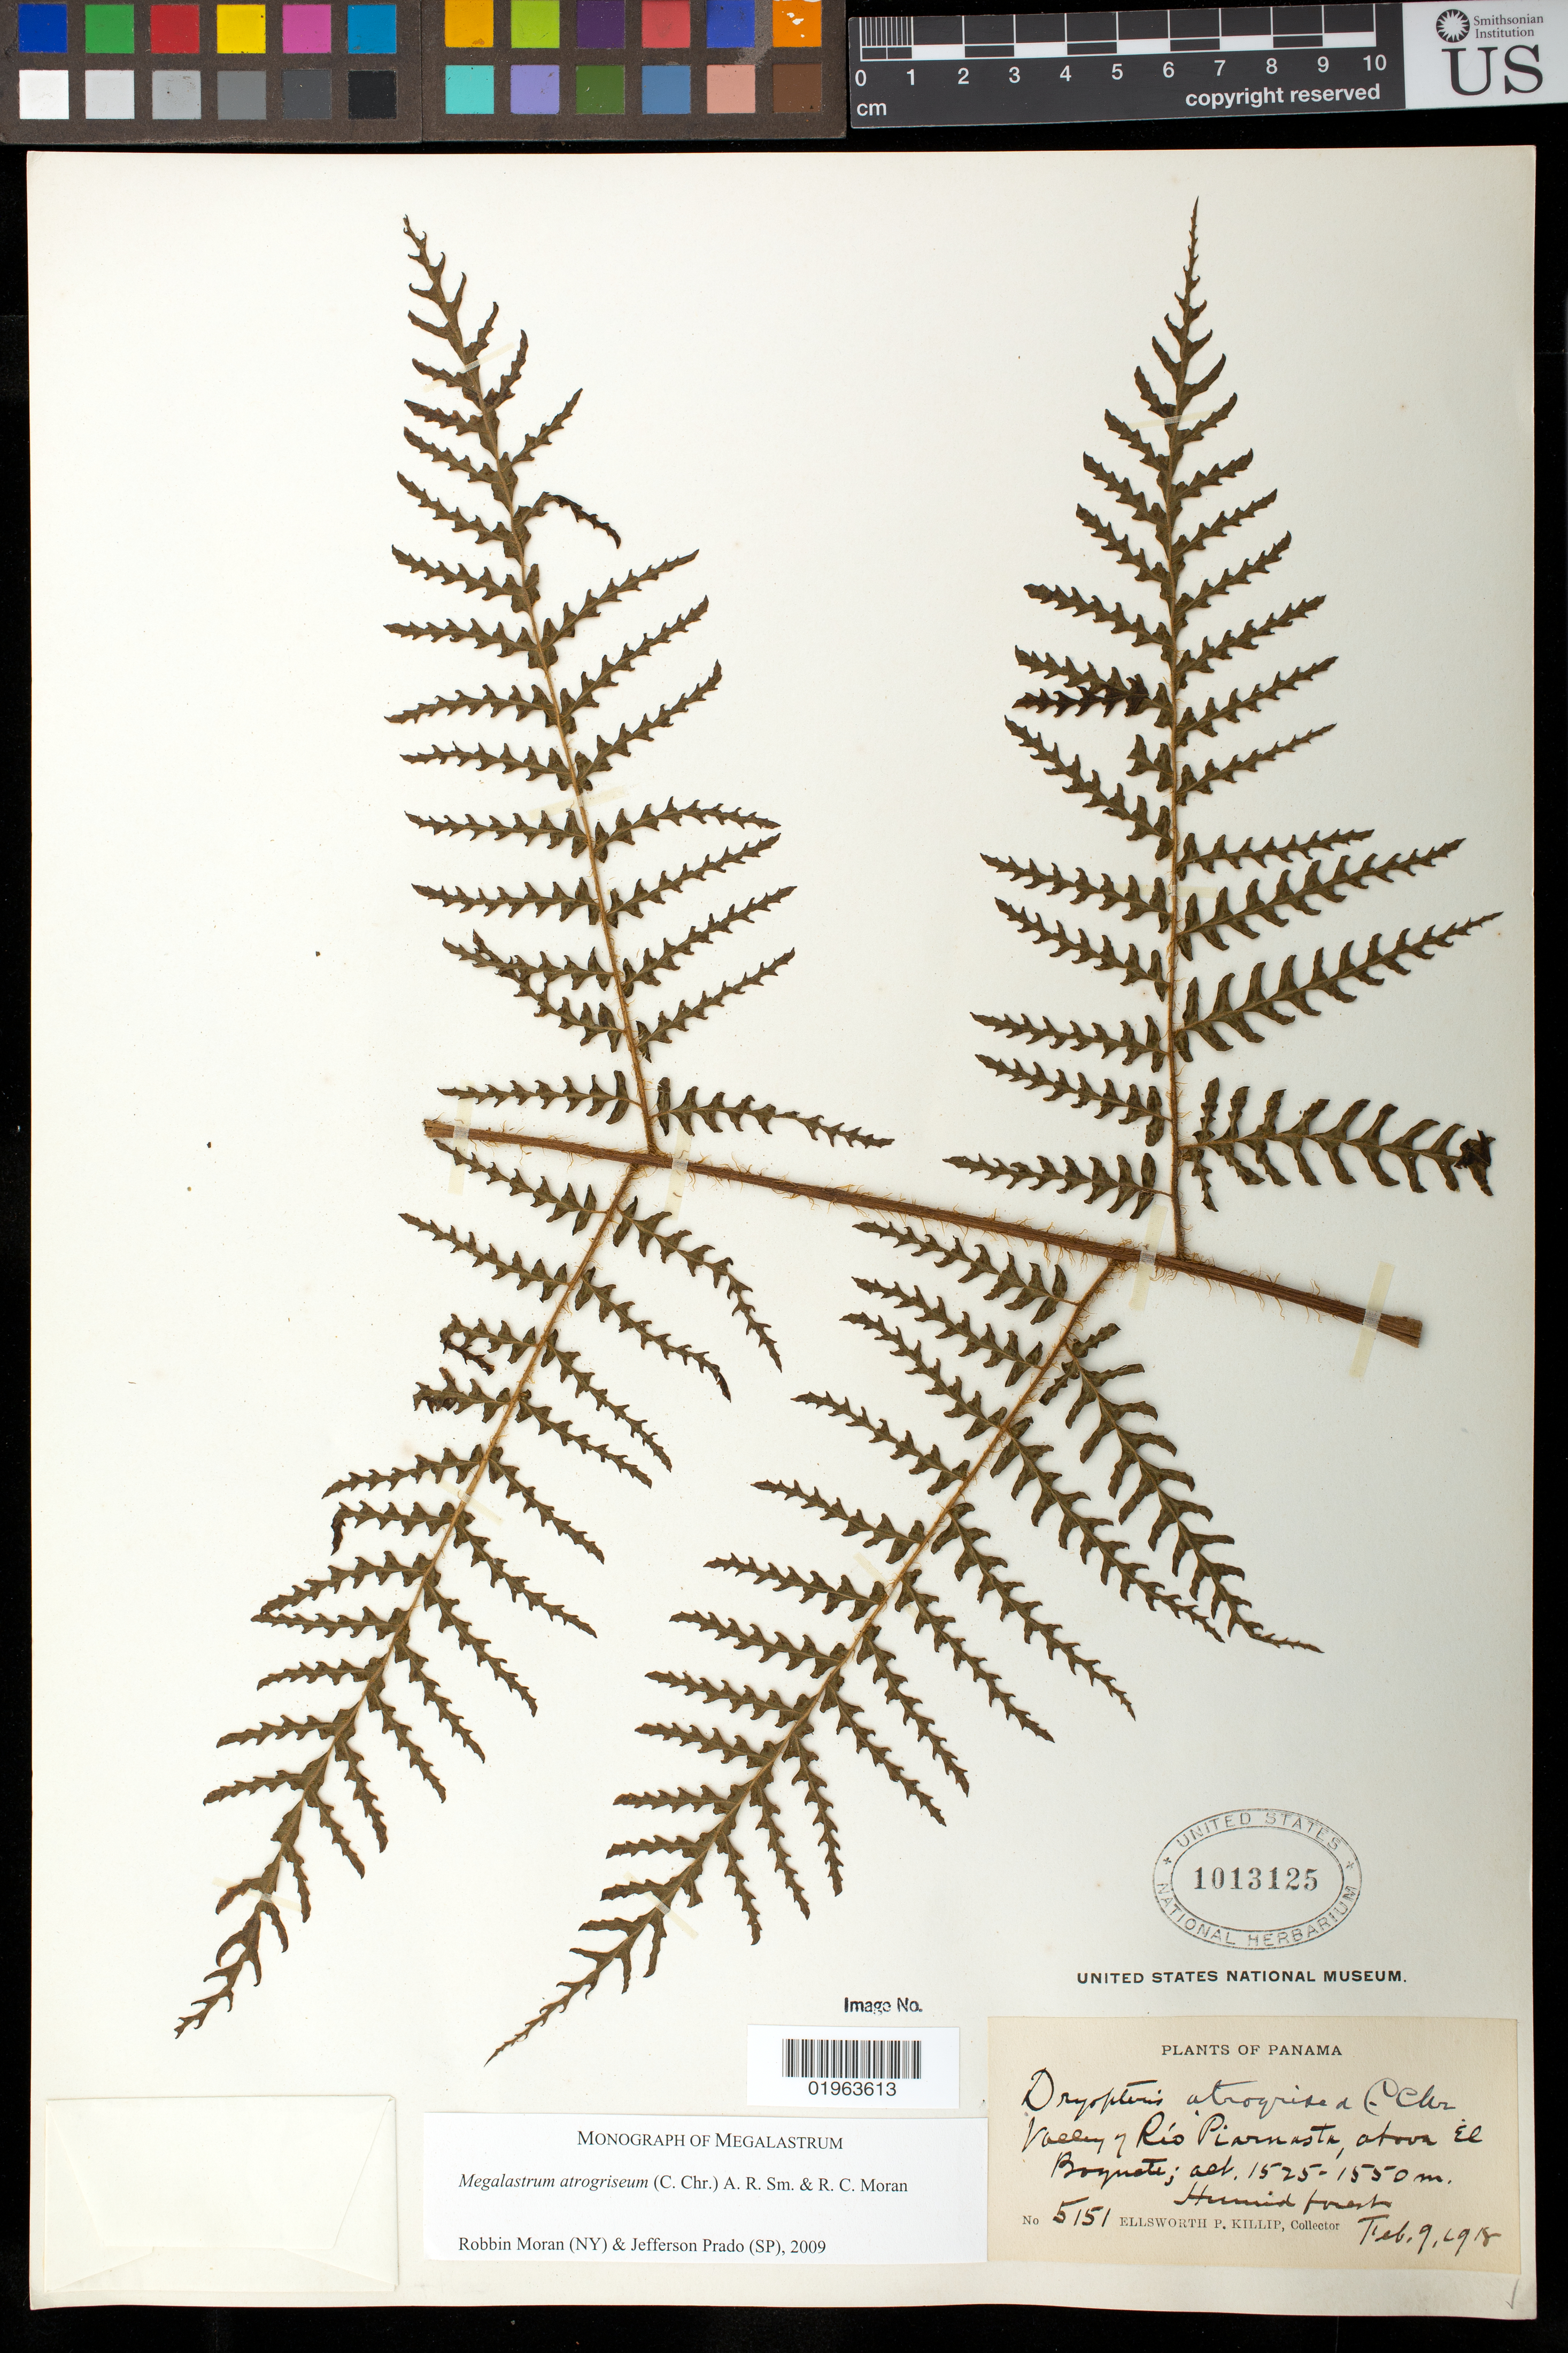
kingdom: Plantae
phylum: Tracheophyta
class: Polypodiopsida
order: Polypodiales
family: Dryopteridaceae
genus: Megalastrum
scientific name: Megalastrum atrogriseum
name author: (C. Chr.) A.R. Sm. & R.C. Moran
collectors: E. P. Killip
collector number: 5151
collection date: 1918-02-09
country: Panama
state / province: Chiriqui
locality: Valley of Rio Piarnasta, above El Boquete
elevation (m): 1525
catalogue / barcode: US 1013125